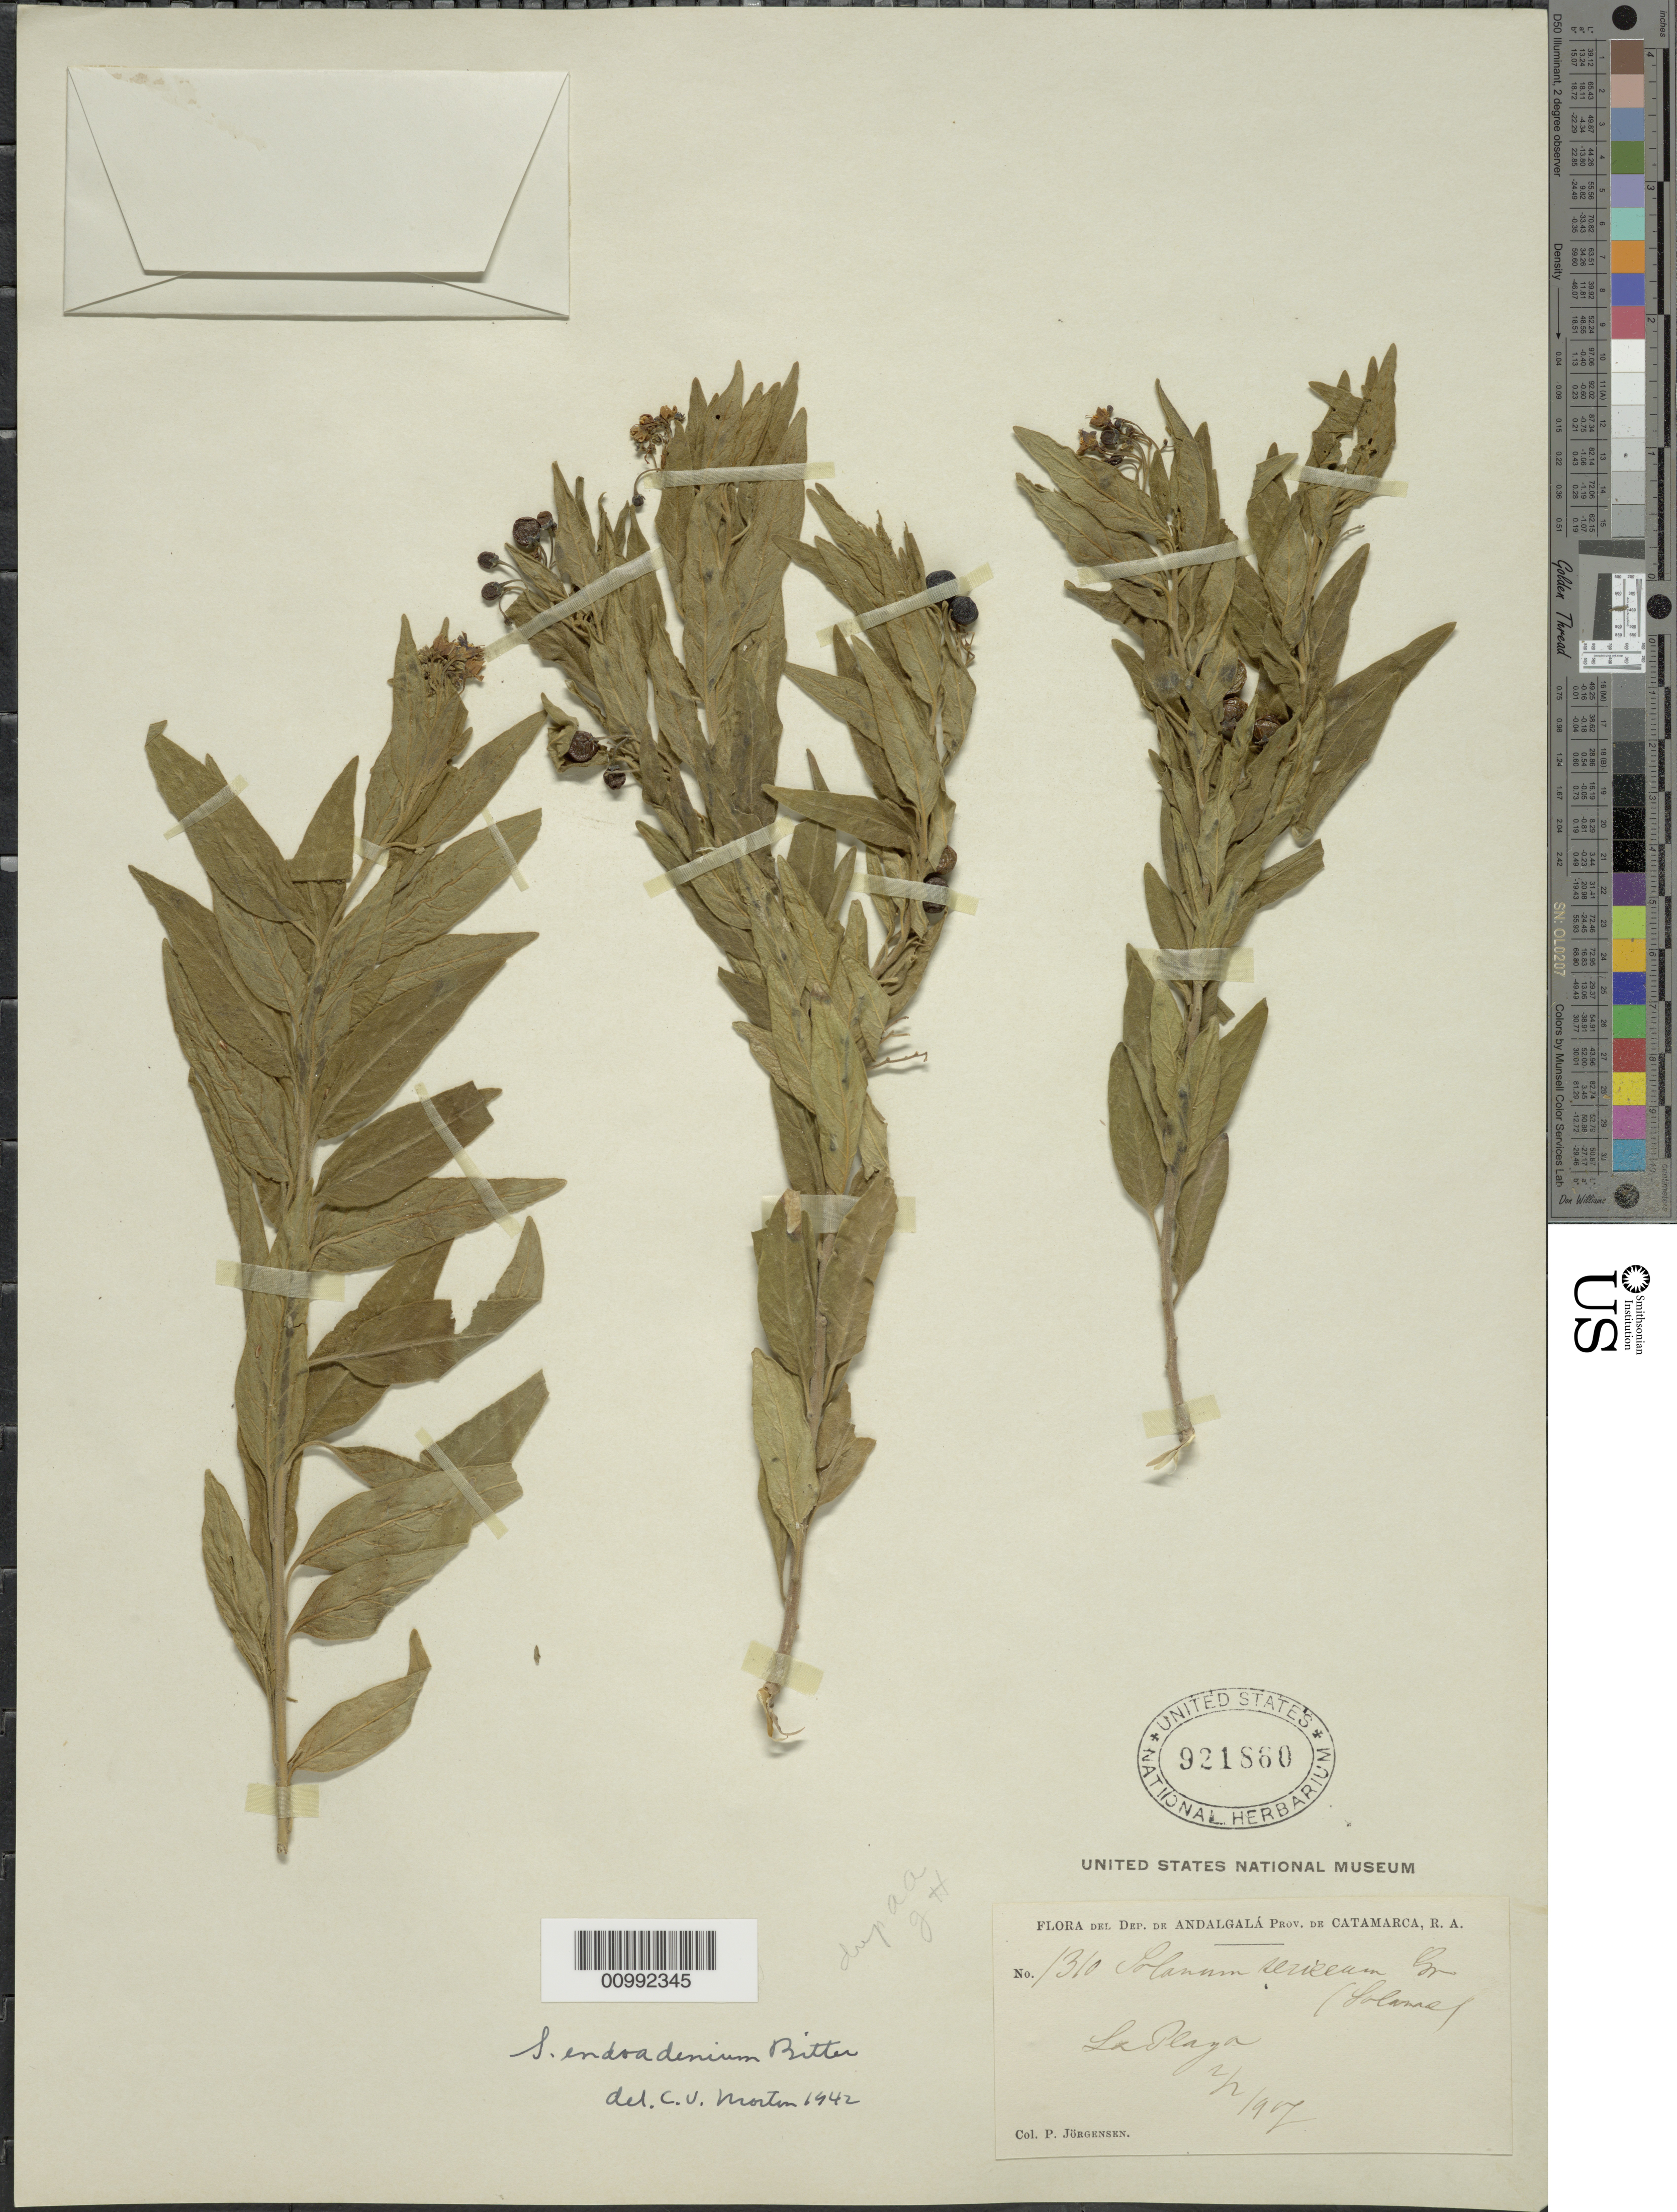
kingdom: Plantae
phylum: Tracheophyta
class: Magnoliopsida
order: Solanales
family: Solanaceae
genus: Solanum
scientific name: Solanum endoadenium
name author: Bitter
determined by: Knapp, S. D.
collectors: P. Jörgensen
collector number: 1310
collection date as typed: Feb 1916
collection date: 1916-02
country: Argentina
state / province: Catamarca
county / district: Andalgalá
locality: Nu Mara del Condado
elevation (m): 700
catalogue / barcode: US 921860